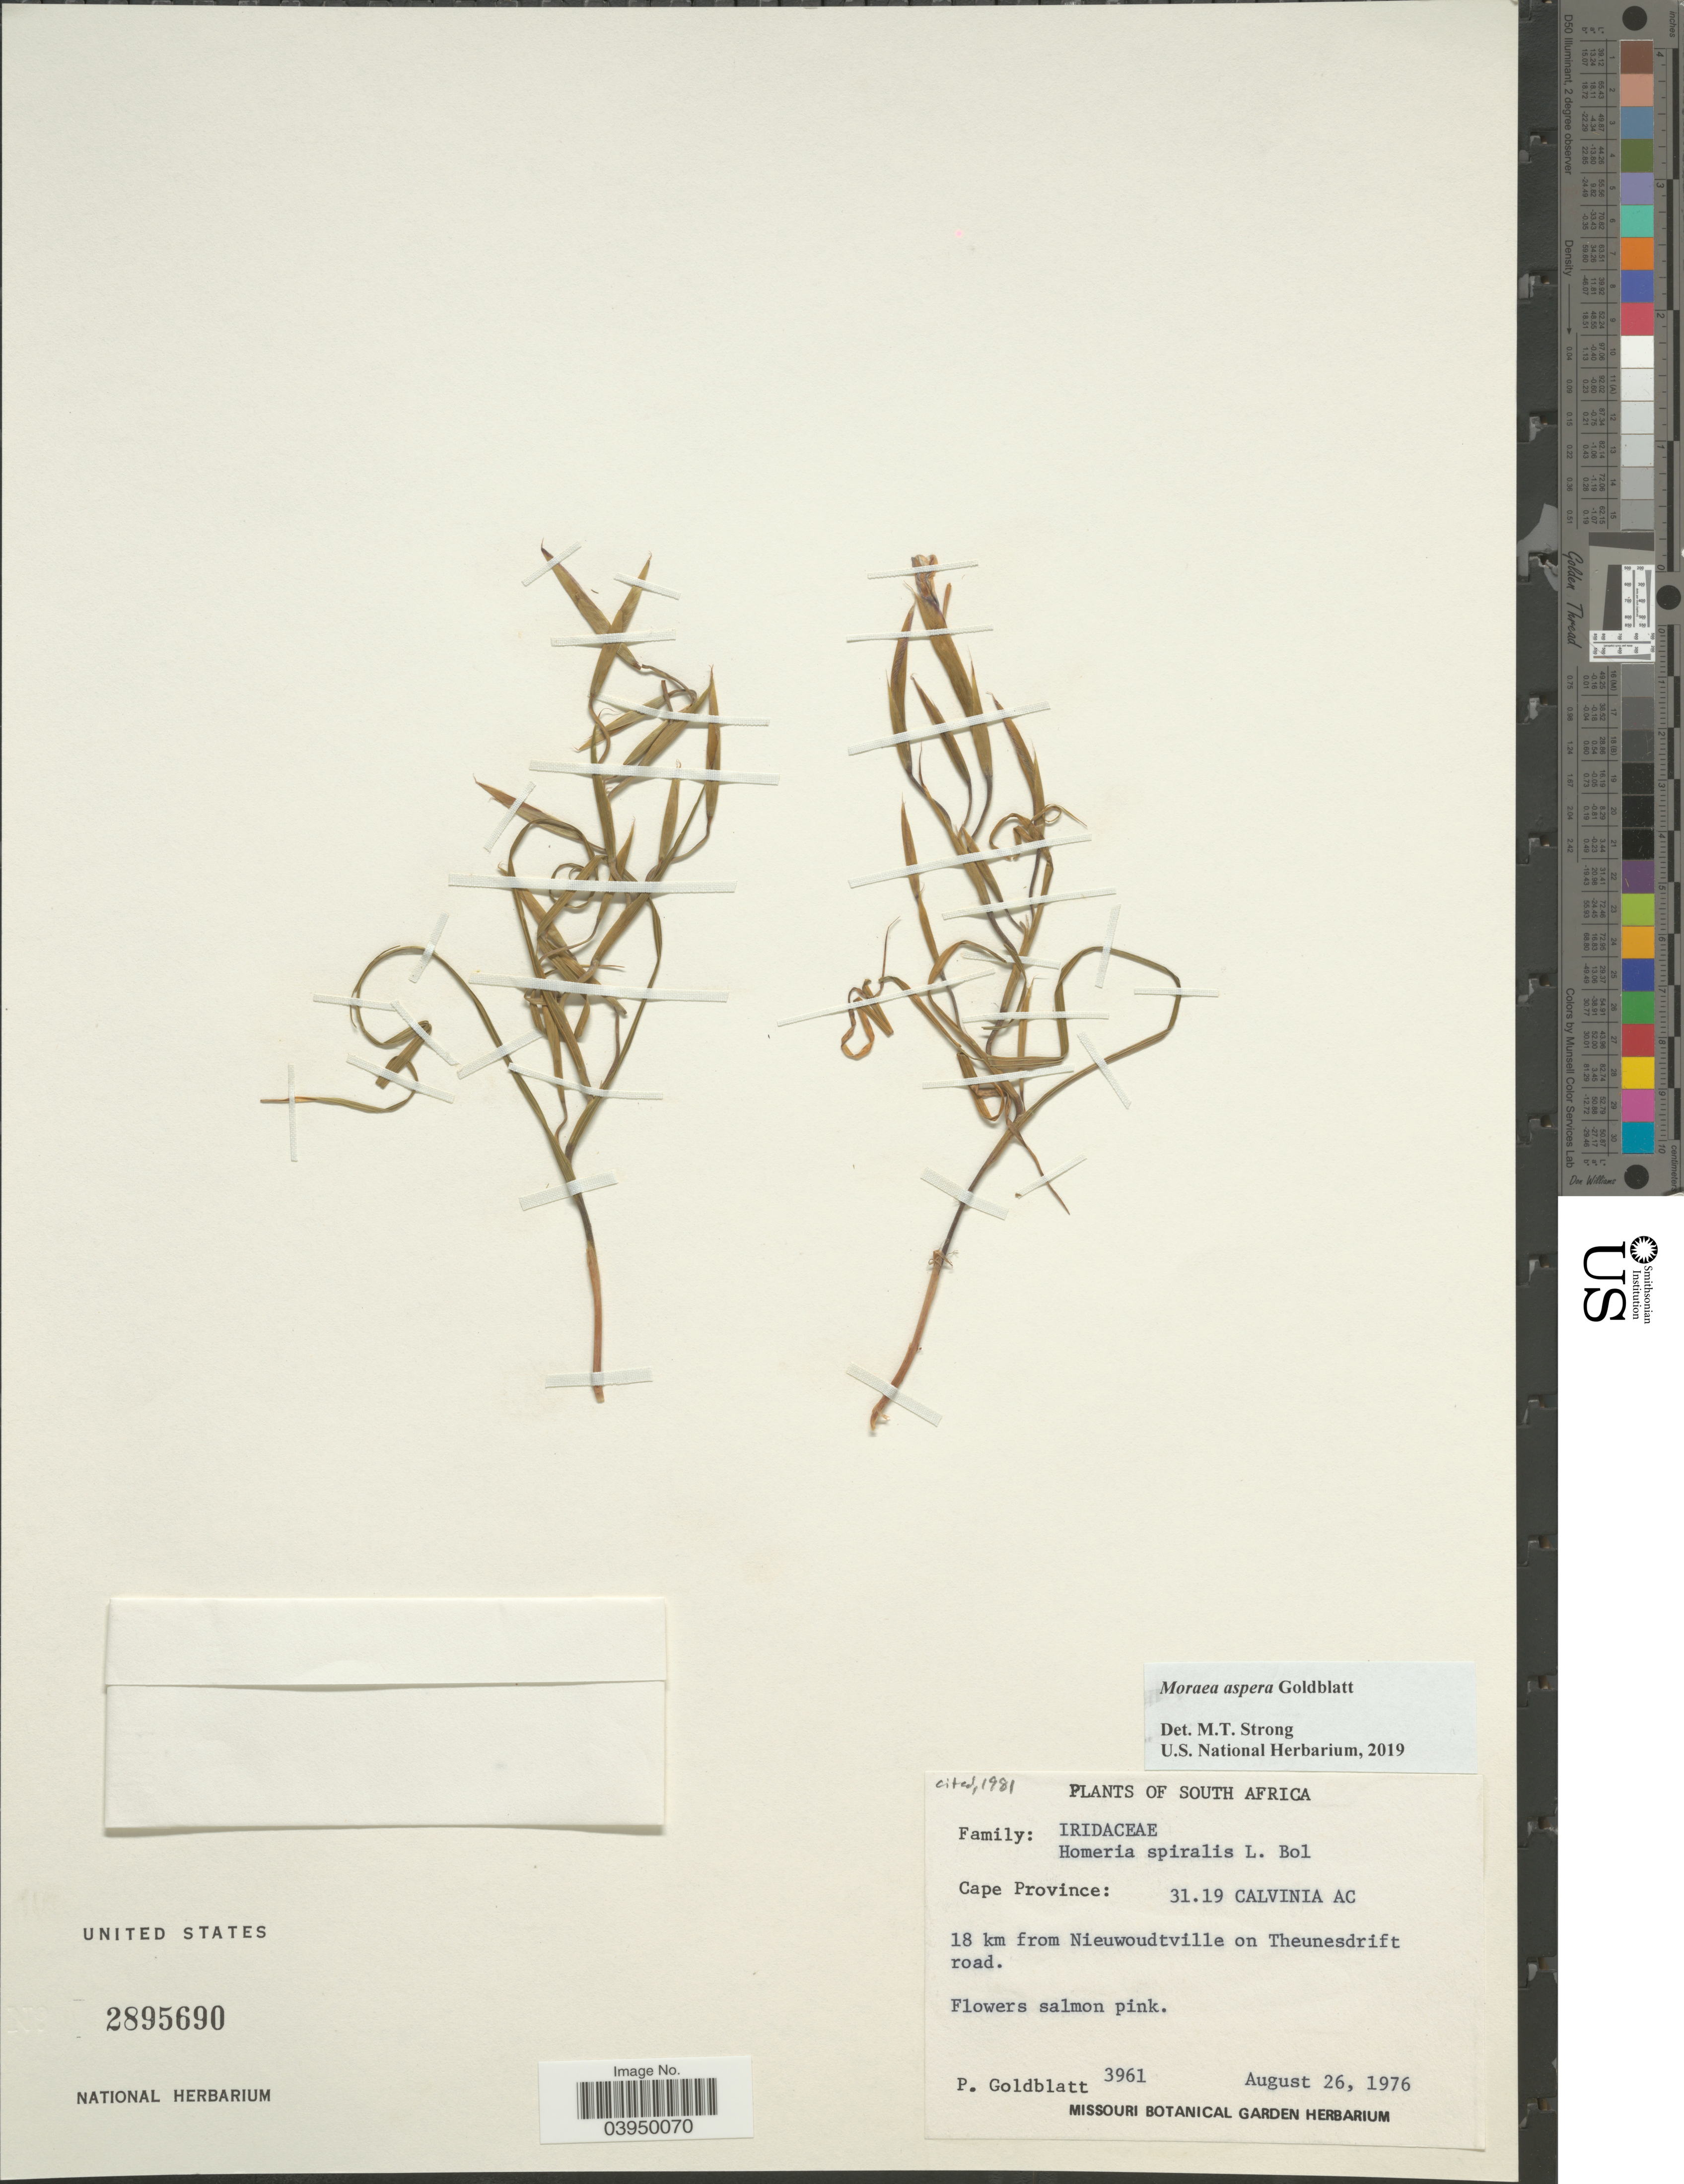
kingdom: Plantae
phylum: Tracheophyta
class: Liliopsida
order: Asparagales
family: Iridaceae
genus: Moraea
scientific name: Moraea aspera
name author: Goldblatt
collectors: P. Goldblatt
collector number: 3961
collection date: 1976-08-26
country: South Africa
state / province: Northern Cape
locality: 31.19 Calvinia AC. 18 km from Nieuwoudtville on Theunesdrift road.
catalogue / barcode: US 2895690